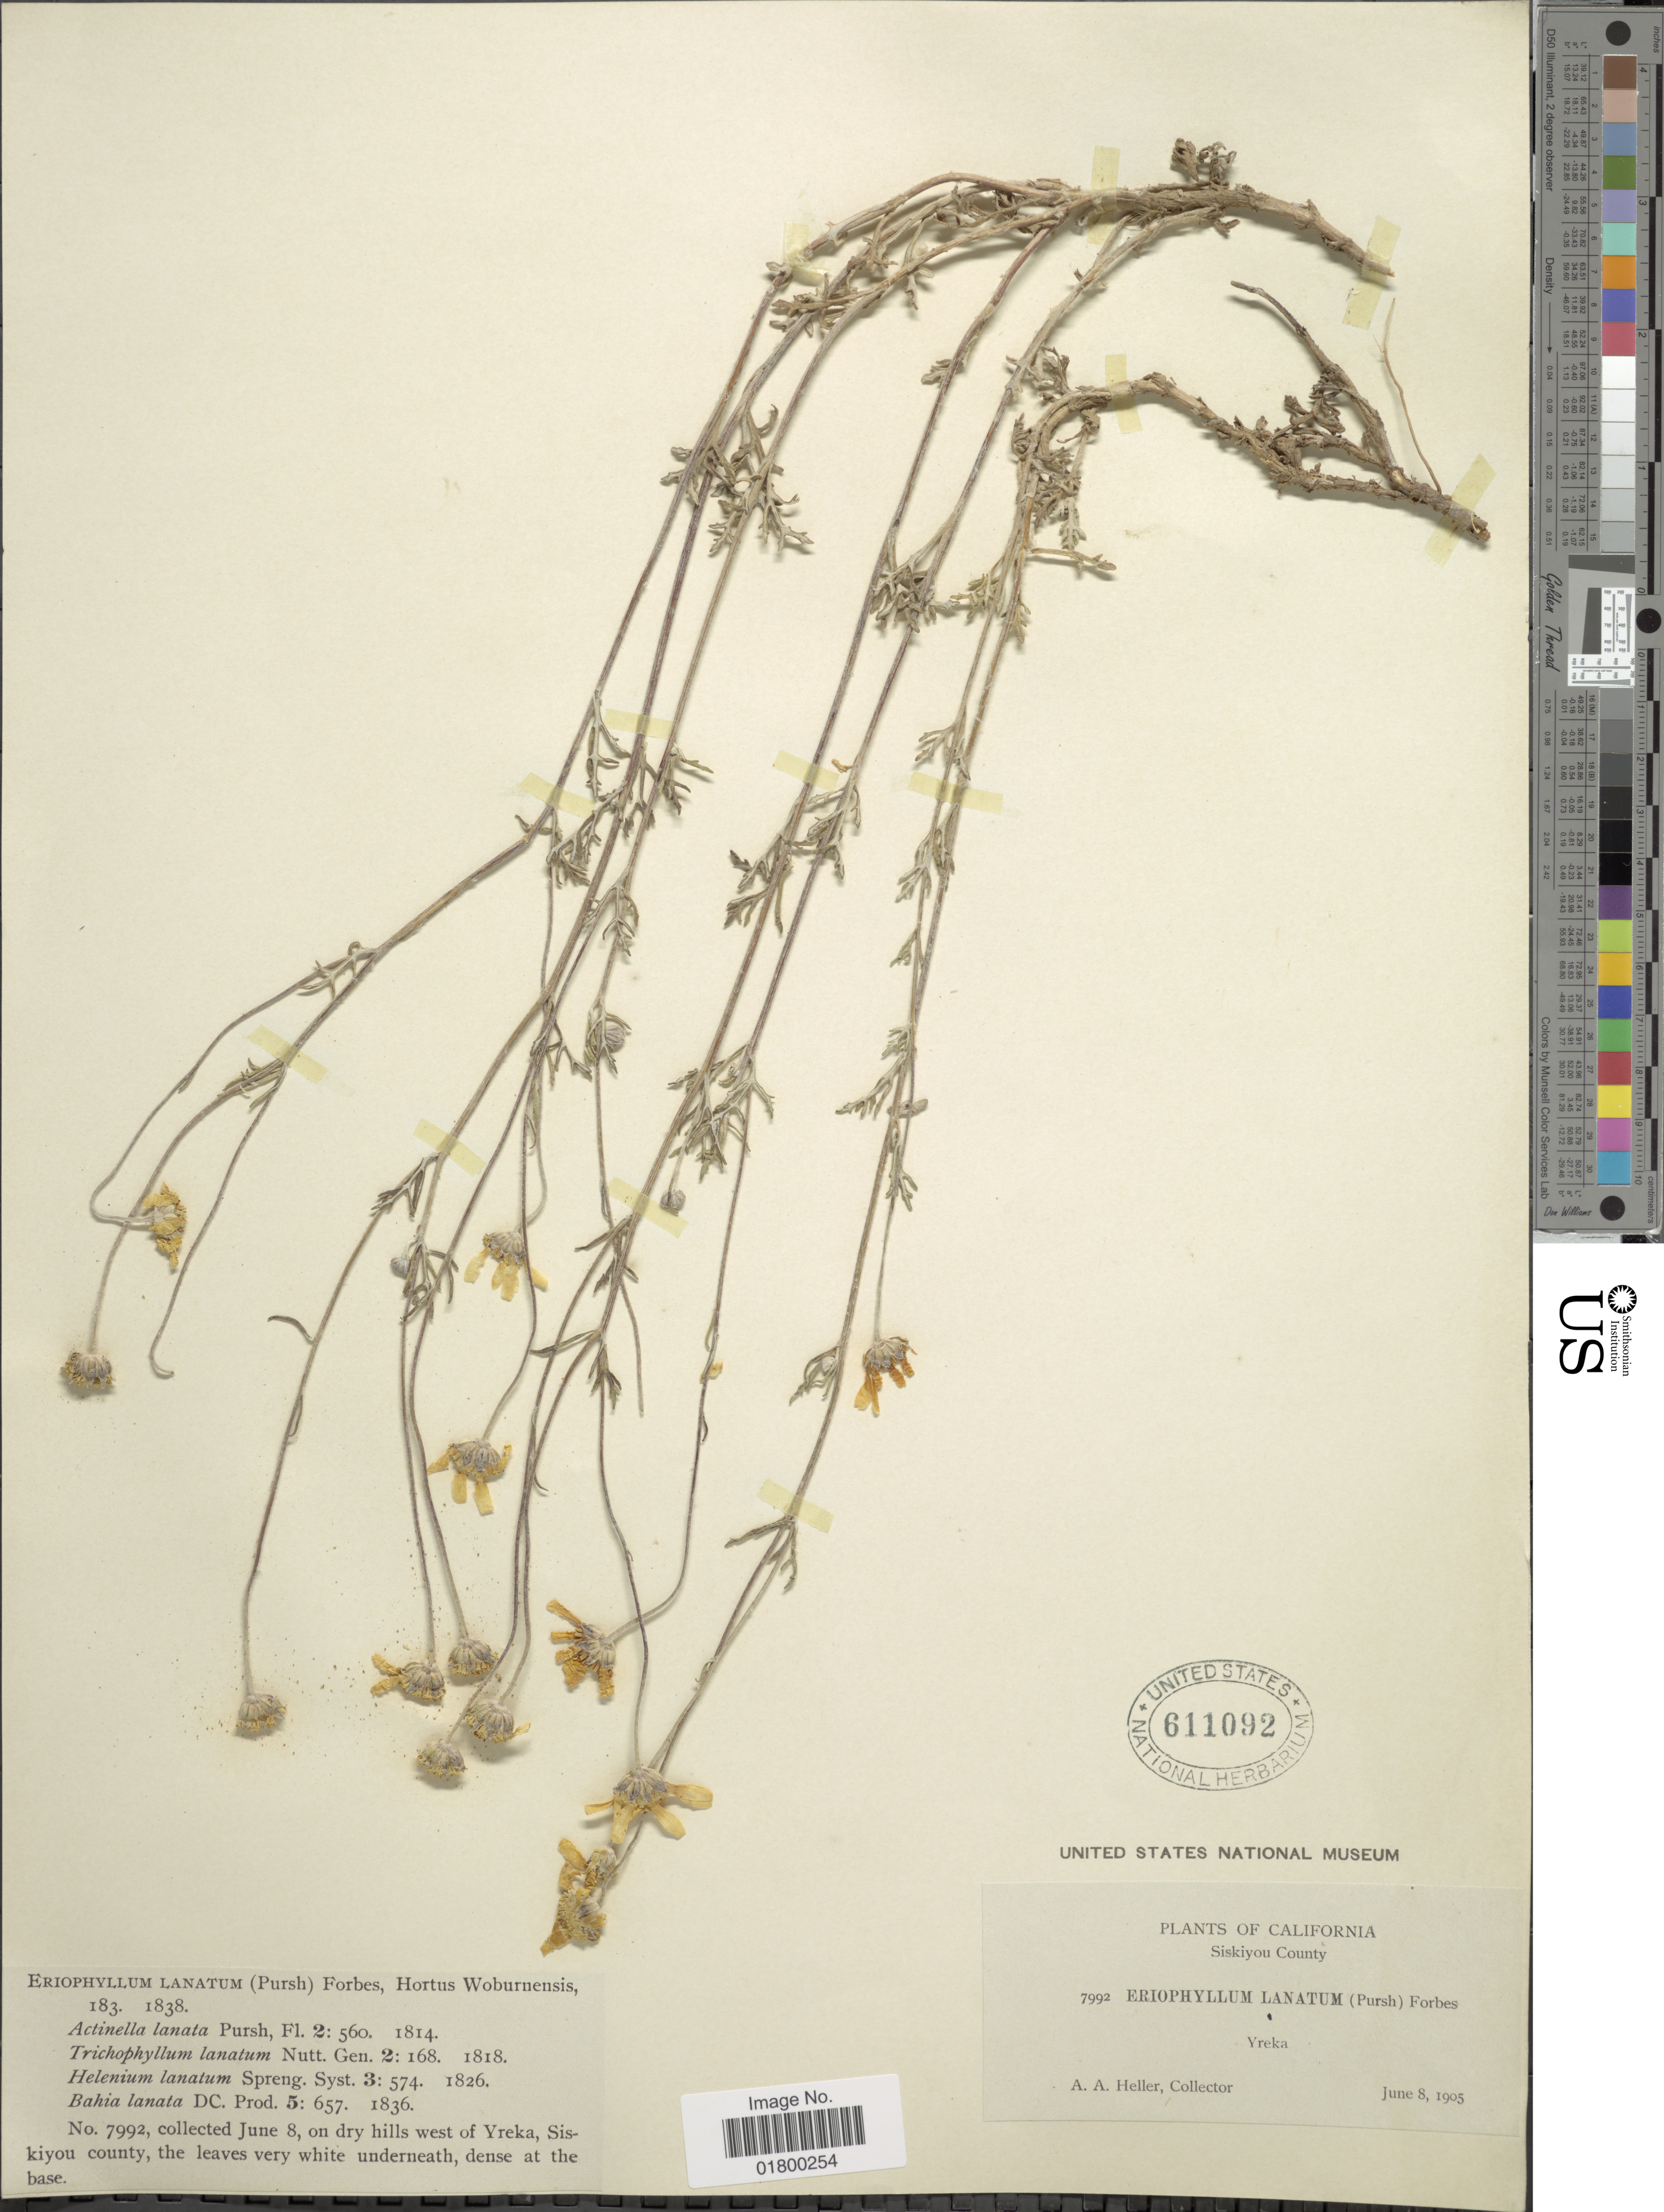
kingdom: Plantae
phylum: Tracheophyta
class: Magnoliopsida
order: Asterales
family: Asteraceae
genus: Eriophyllum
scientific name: Eriophyllum lanatum var. achillioides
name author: (DC.) Jeps.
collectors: A. A. Heller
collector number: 7992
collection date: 1905-06-08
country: United States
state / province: California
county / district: Siskiyou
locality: Siskiyou County, Yreka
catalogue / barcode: US 611092